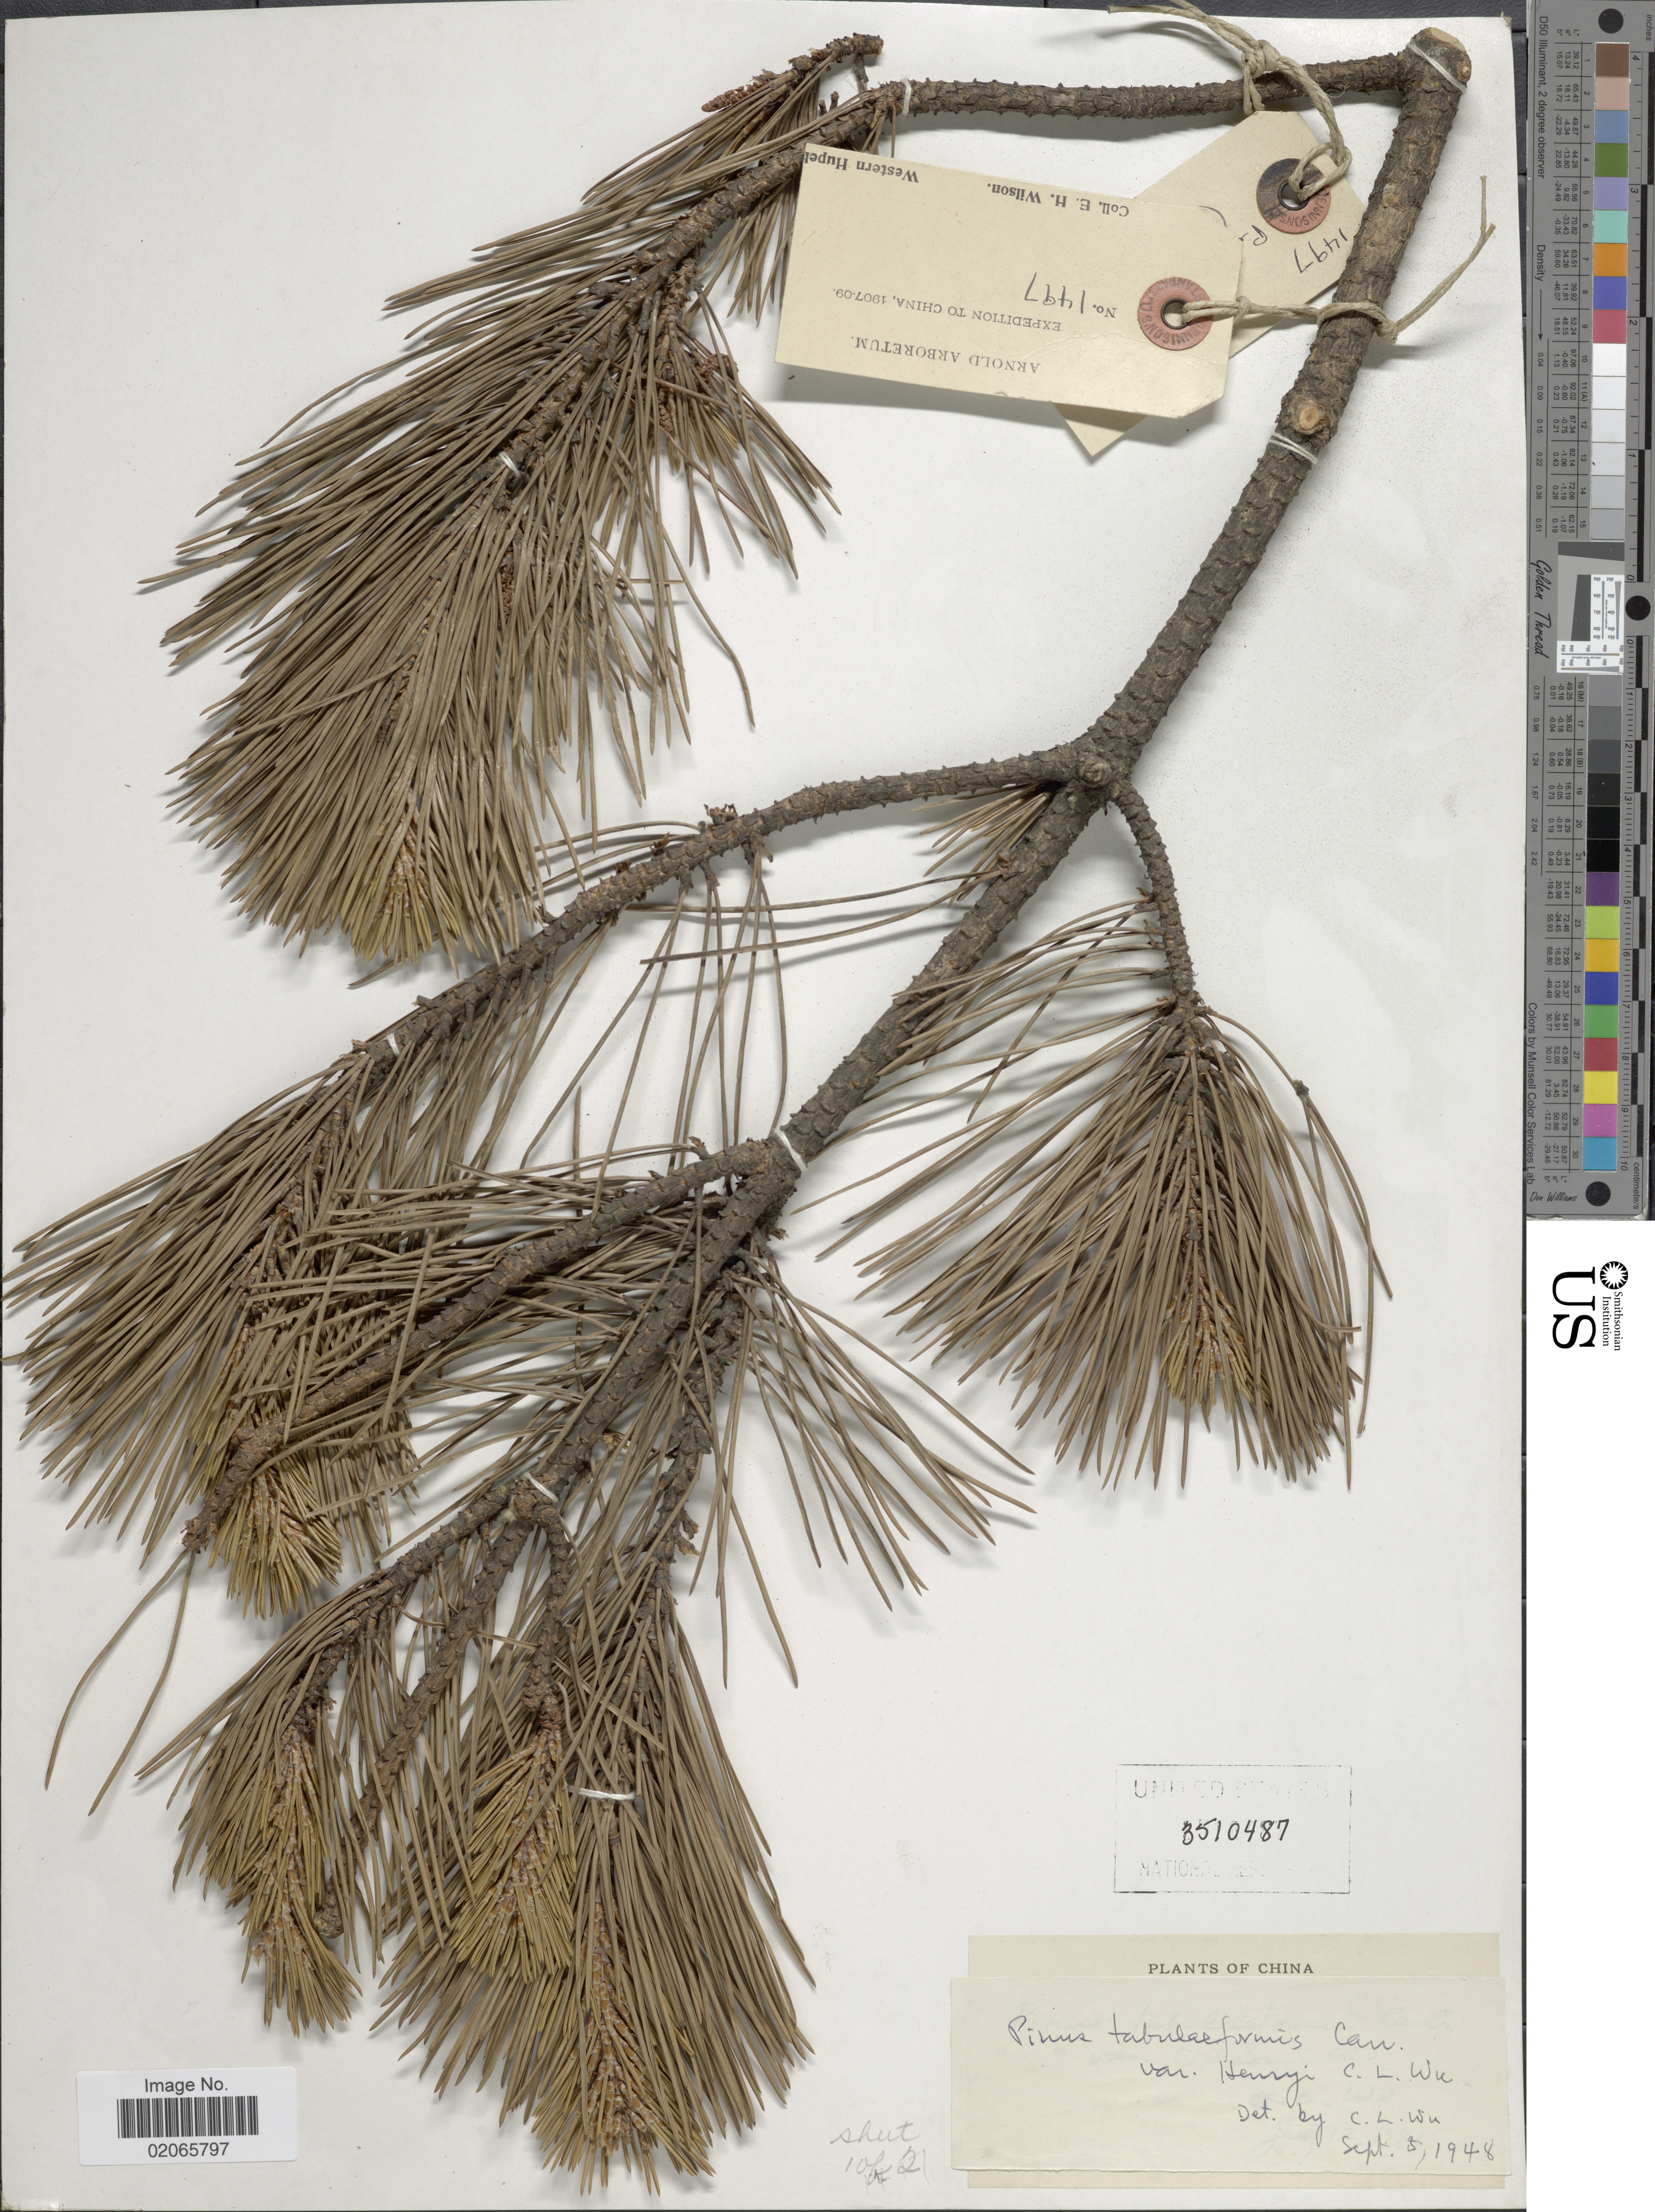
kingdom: Plantae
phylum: Tracheophyta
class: Pinopsida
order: Pinales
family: Pinaceae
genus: Pinus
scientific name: Pinus tabuliformis var. henryi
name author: (Mast.) C.T. Kuan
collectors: E. Wilson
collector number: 3447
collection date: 1907/1909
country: China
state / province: Hubei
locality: Western Hupeh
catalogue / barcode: US 8510487